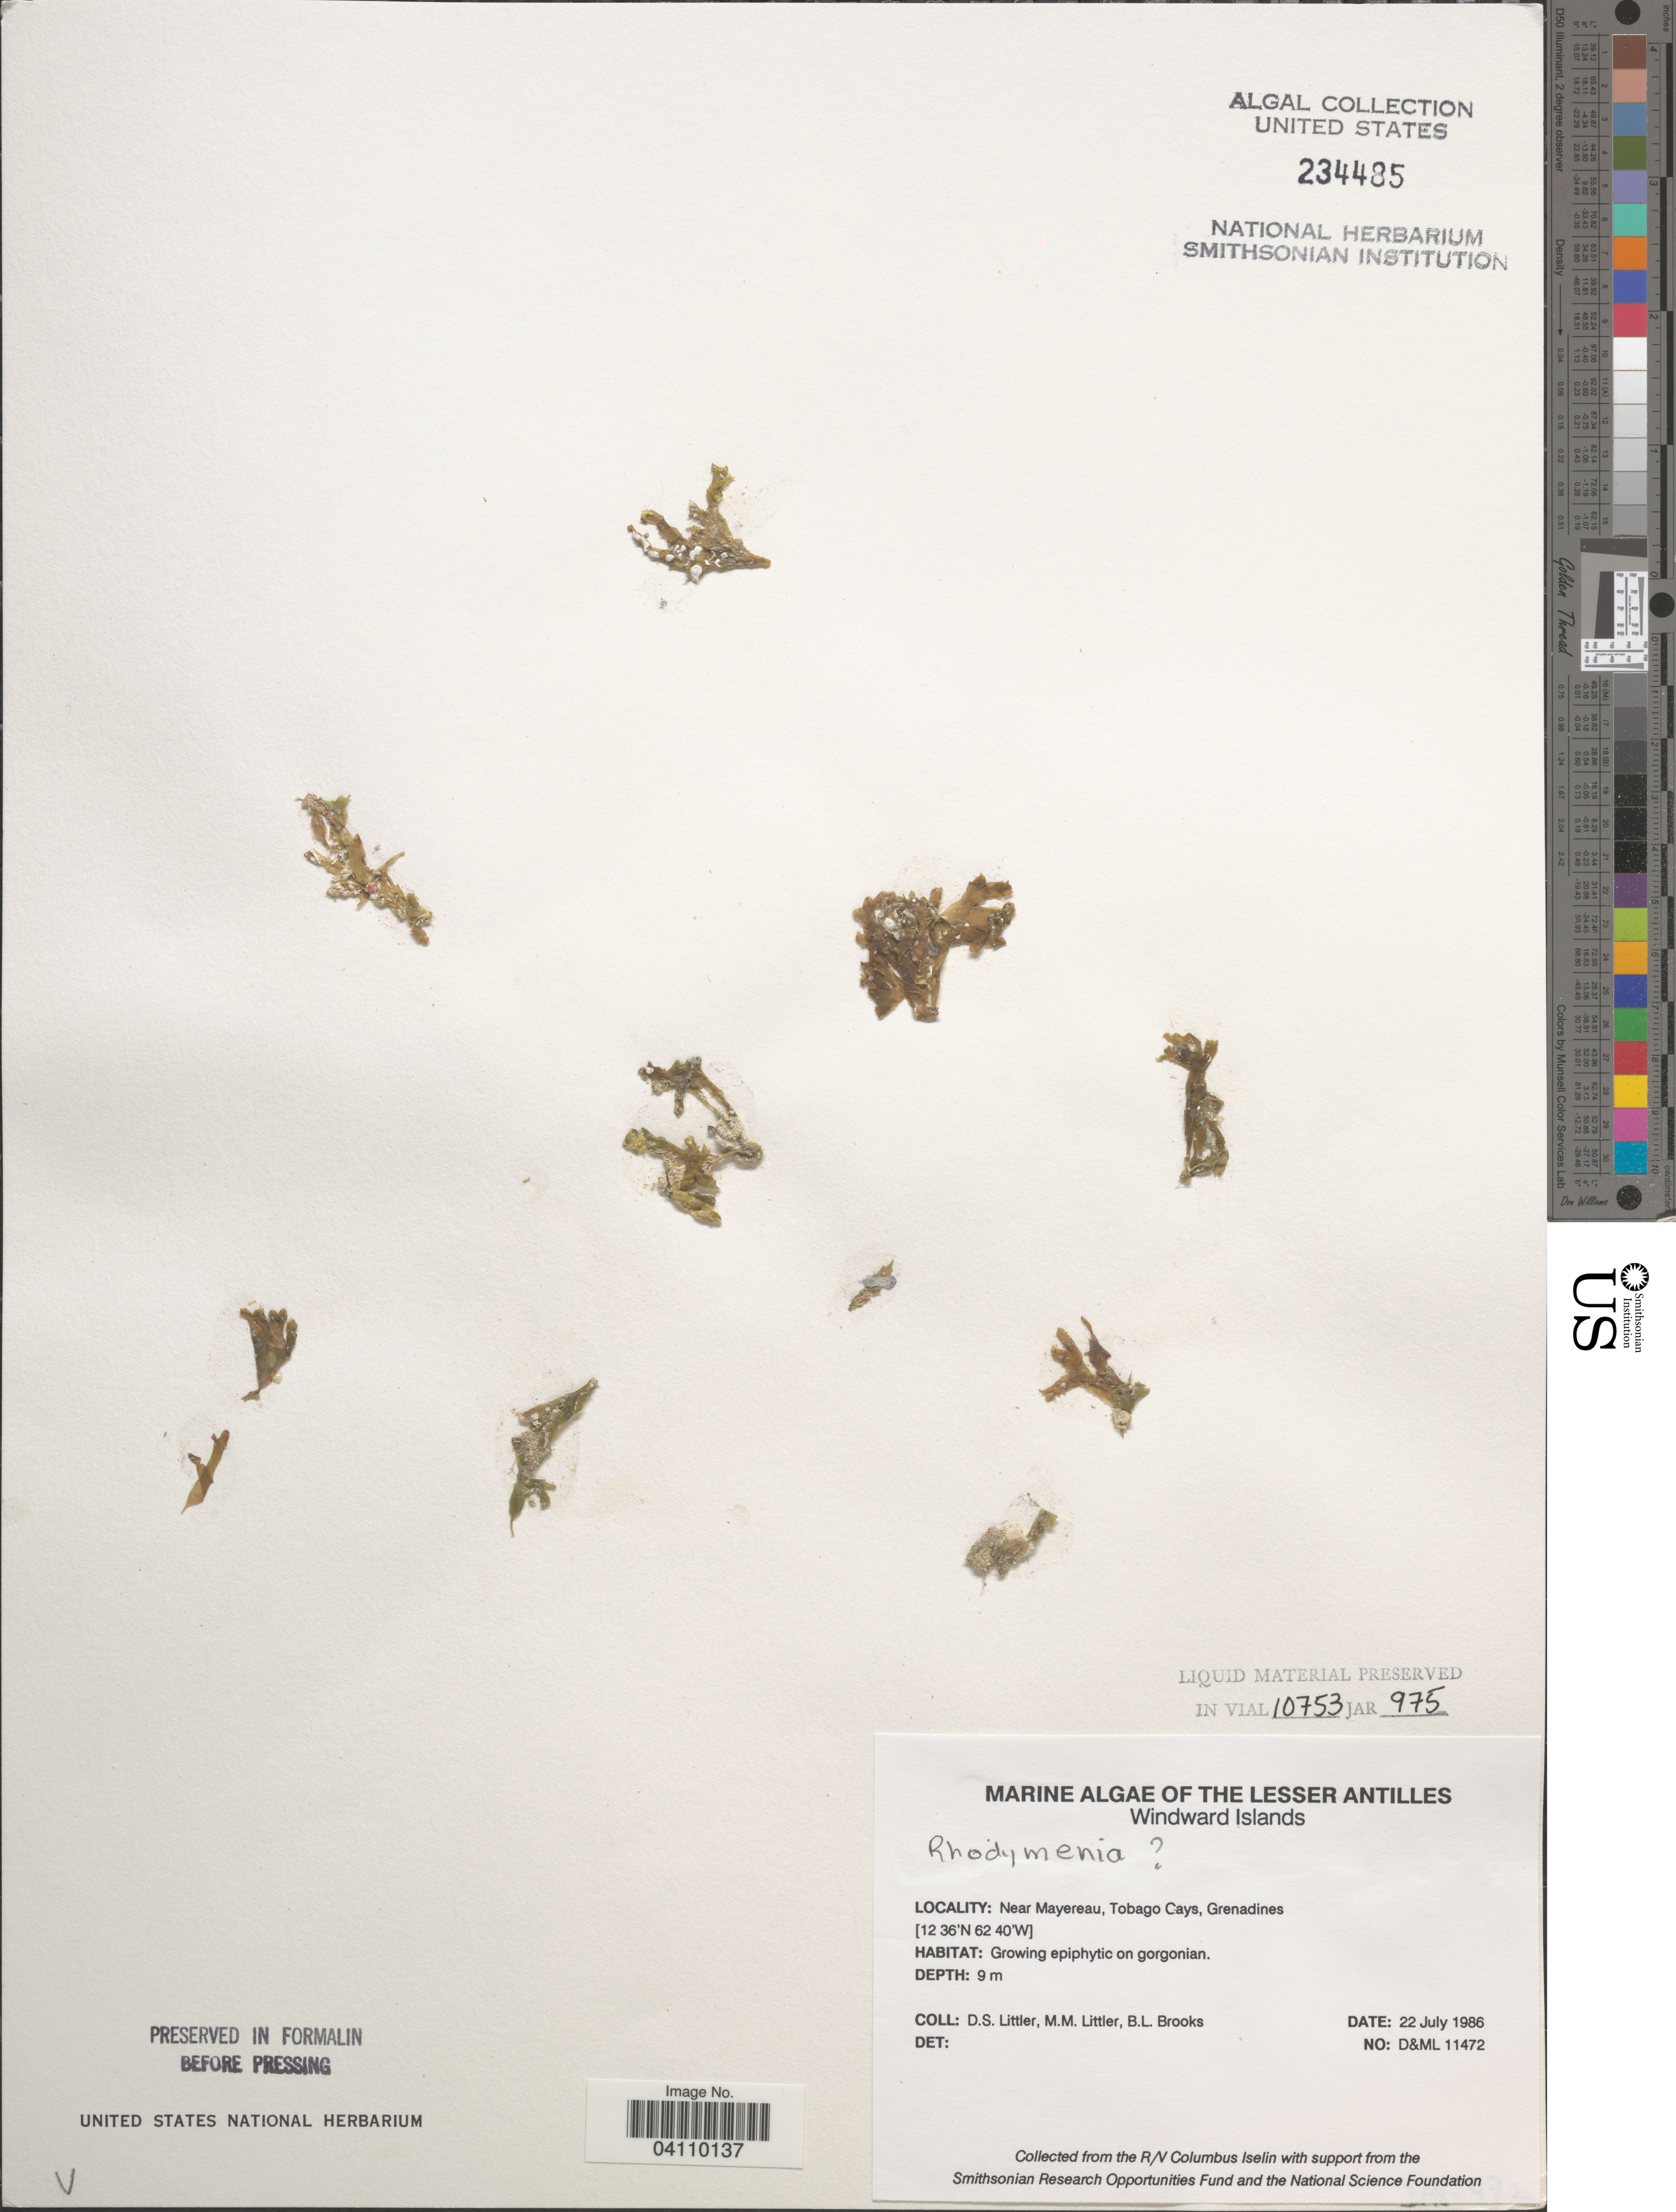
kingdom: Plantae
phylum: Rhodophyta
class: Florideophyceae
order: Rhodymeniales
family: Rhodymeniaceae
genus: Rhodymenia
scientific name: Rhodymenia sp.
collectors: D. S. Littler & B. Brooks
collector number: D&ML11472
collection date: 1986-07-22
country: St. Vincent - Grenadines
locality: The Lesser Antilles. Windward Islands. Near Mayereau, Tobago Cays, Grenadines.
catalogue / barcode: US 234485